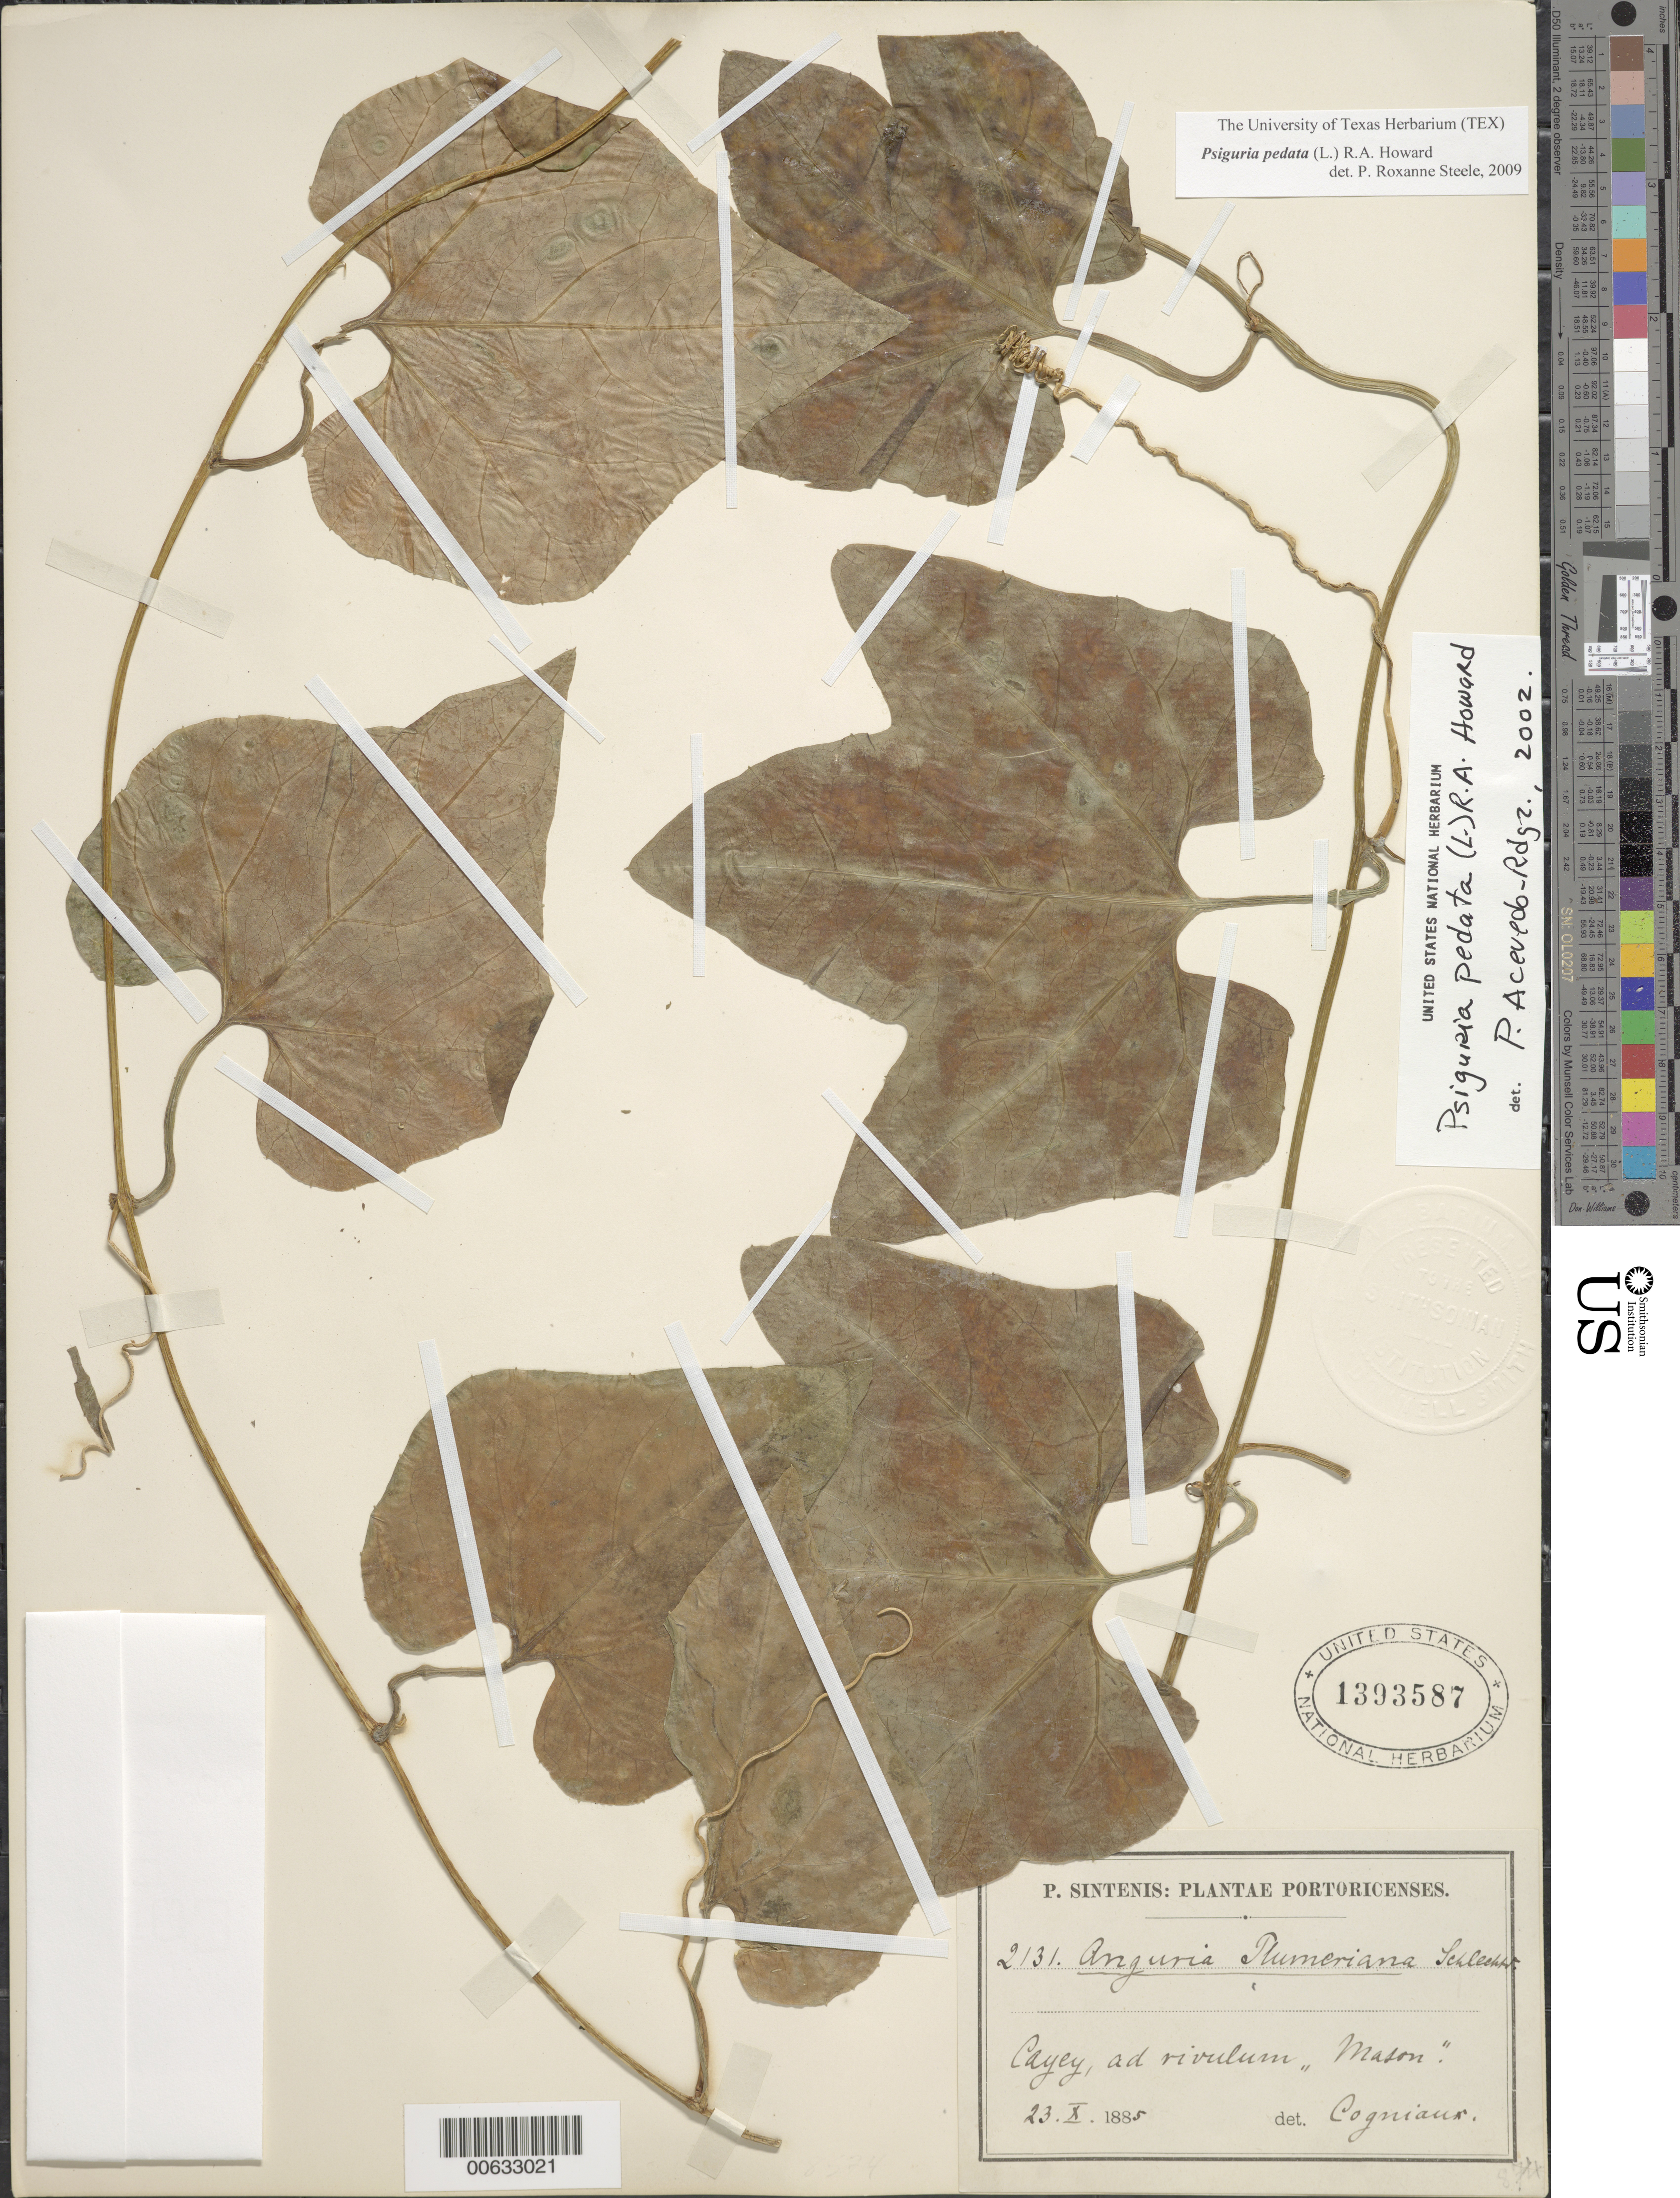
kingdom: Plantae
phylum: Tracheophyta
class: Magnoliopsida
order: Cucurbitales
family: Cucurbitaceae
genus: Anguria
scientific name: Anguria plumieriana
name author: Schltdl.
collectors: P. Sintenis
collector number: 2131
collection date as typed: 23 Oct 1885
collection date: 1885-10-23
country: Puerto Rico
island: Greater Antilles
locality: Cayey, ad rivulum Mason.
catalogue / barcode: US 1393587